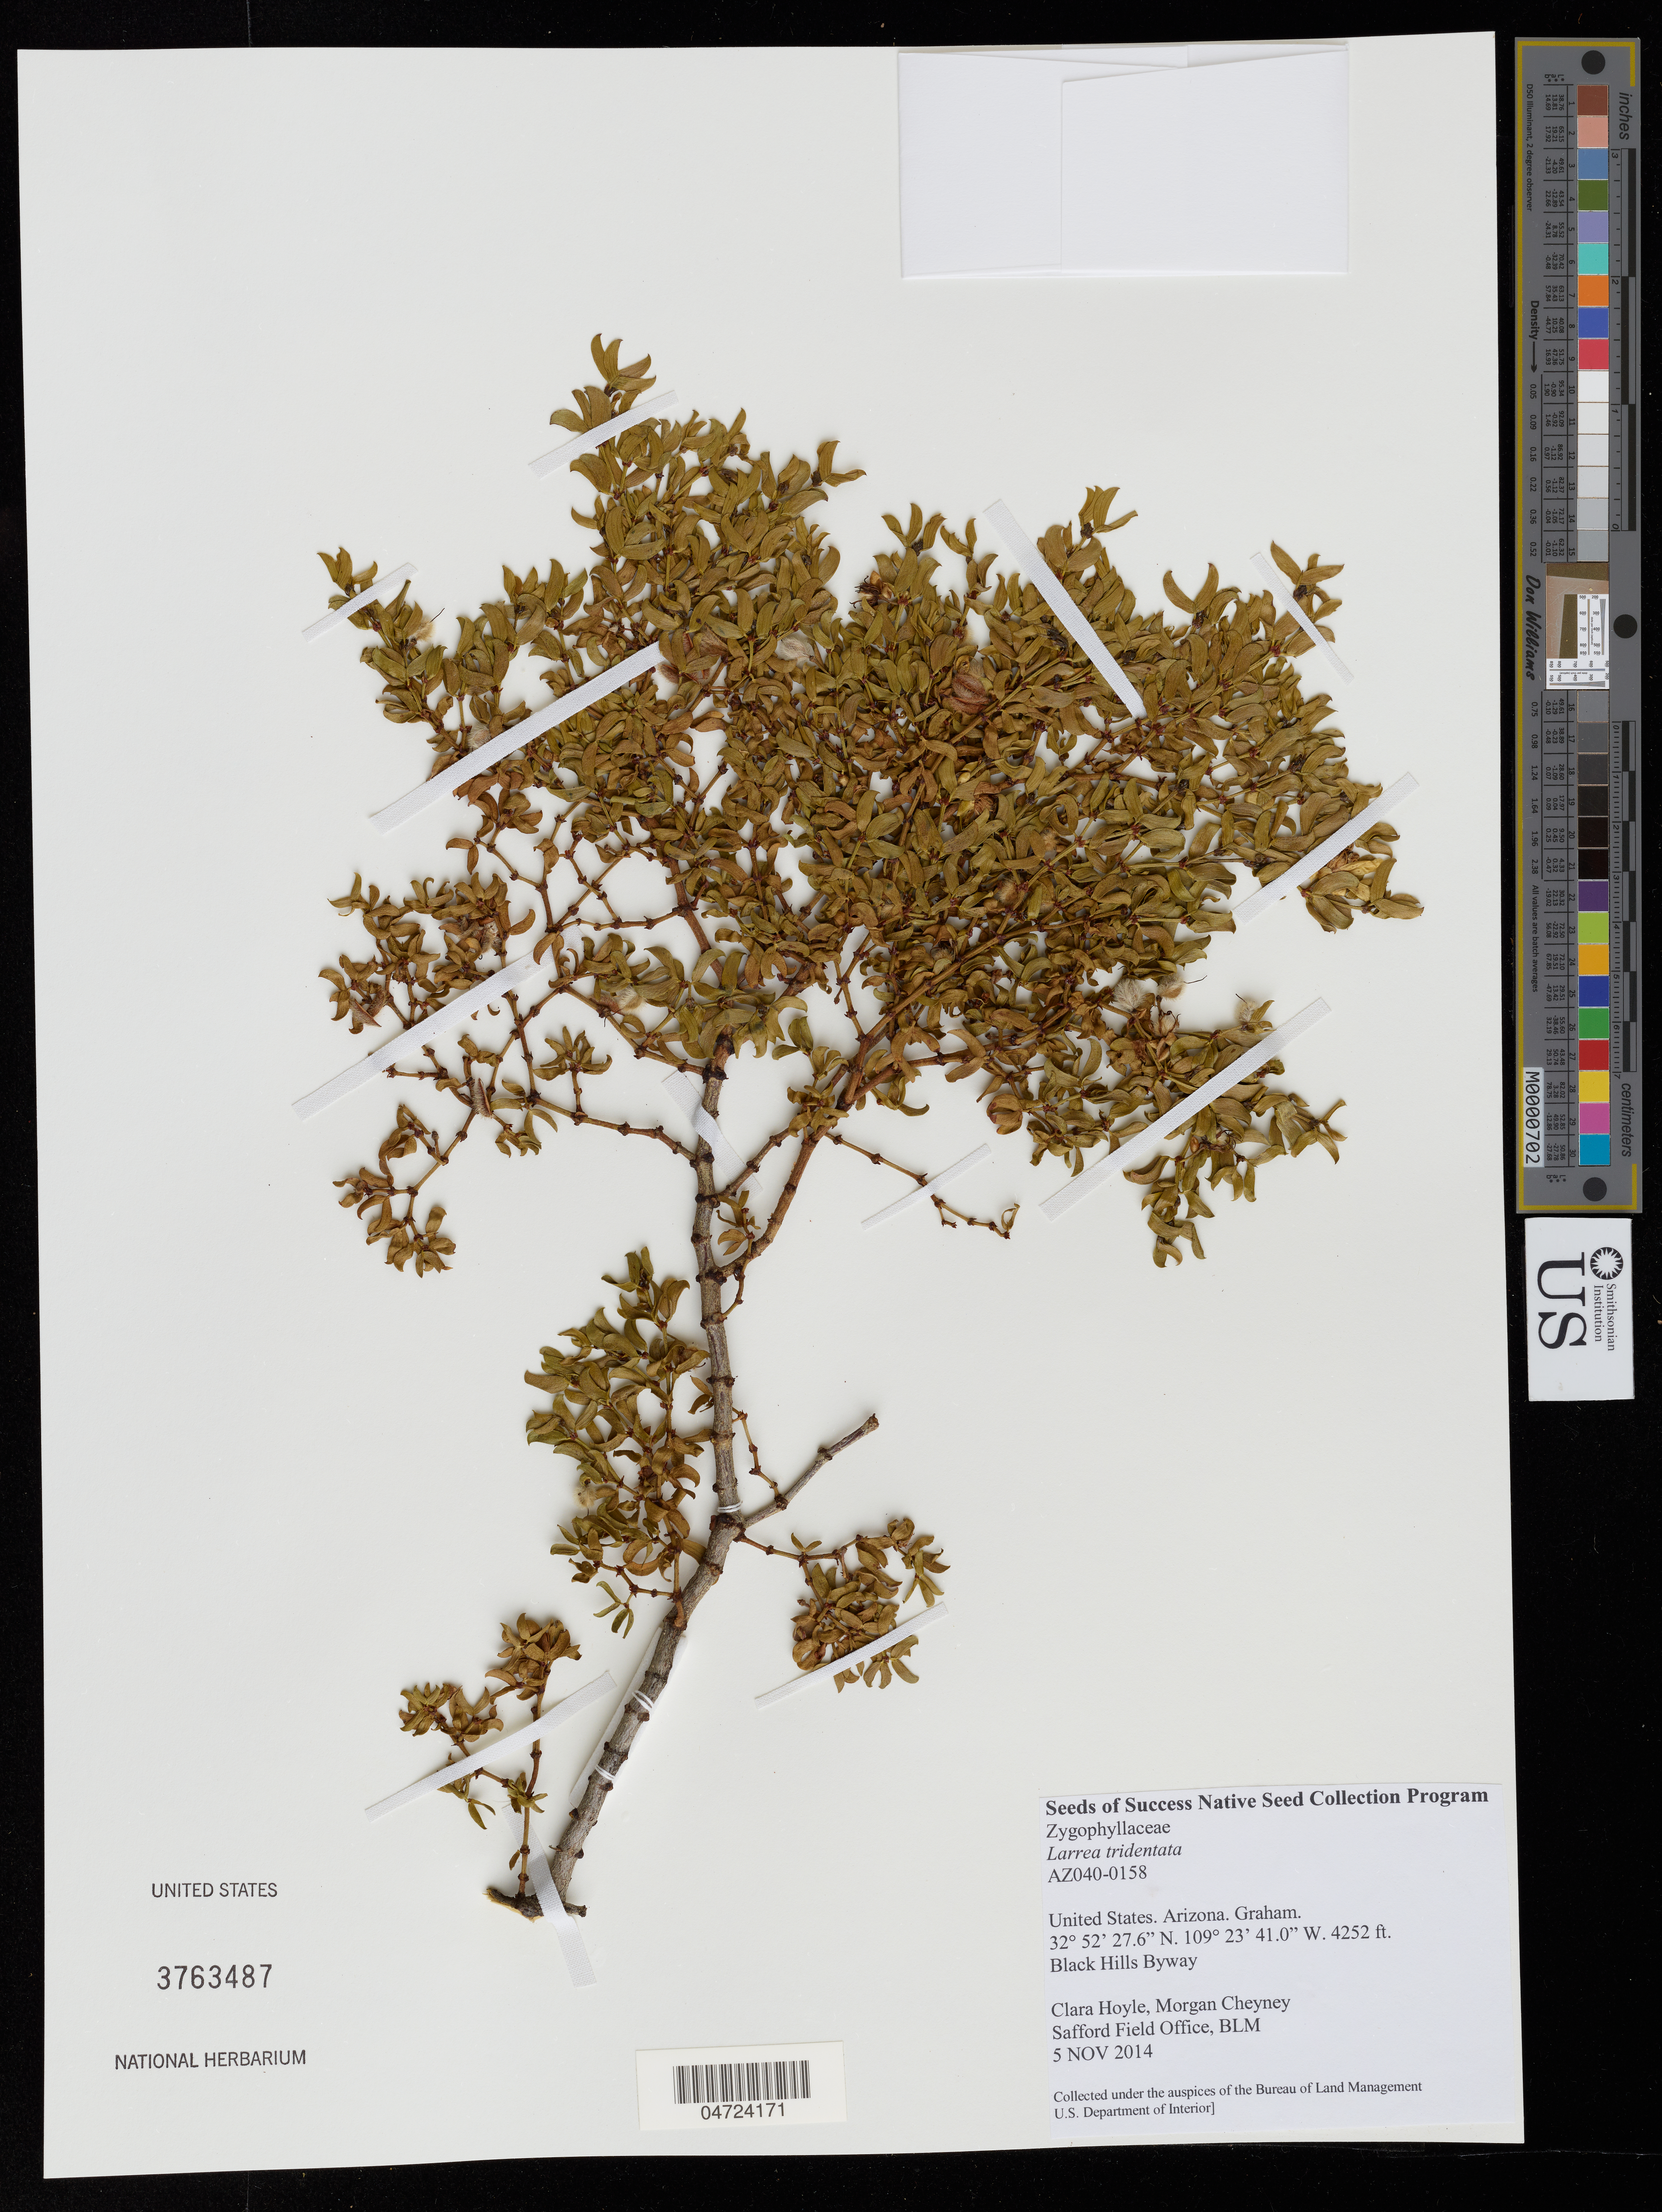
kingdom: Plantae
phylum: Tracheophyta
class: Magnoliopsida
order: Zygophyllales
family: Zygophyllaceae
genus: Larrea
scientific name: Larrea tridentata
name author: (Sessé & Moc. ex DC.) Coville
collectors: C. Hoyle & M. Cheyney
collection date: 2014-11-05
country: United States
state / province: Arizona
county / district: Graham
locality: Graham. Black Hills Byway.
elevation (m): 1296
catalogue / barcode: US 3763487